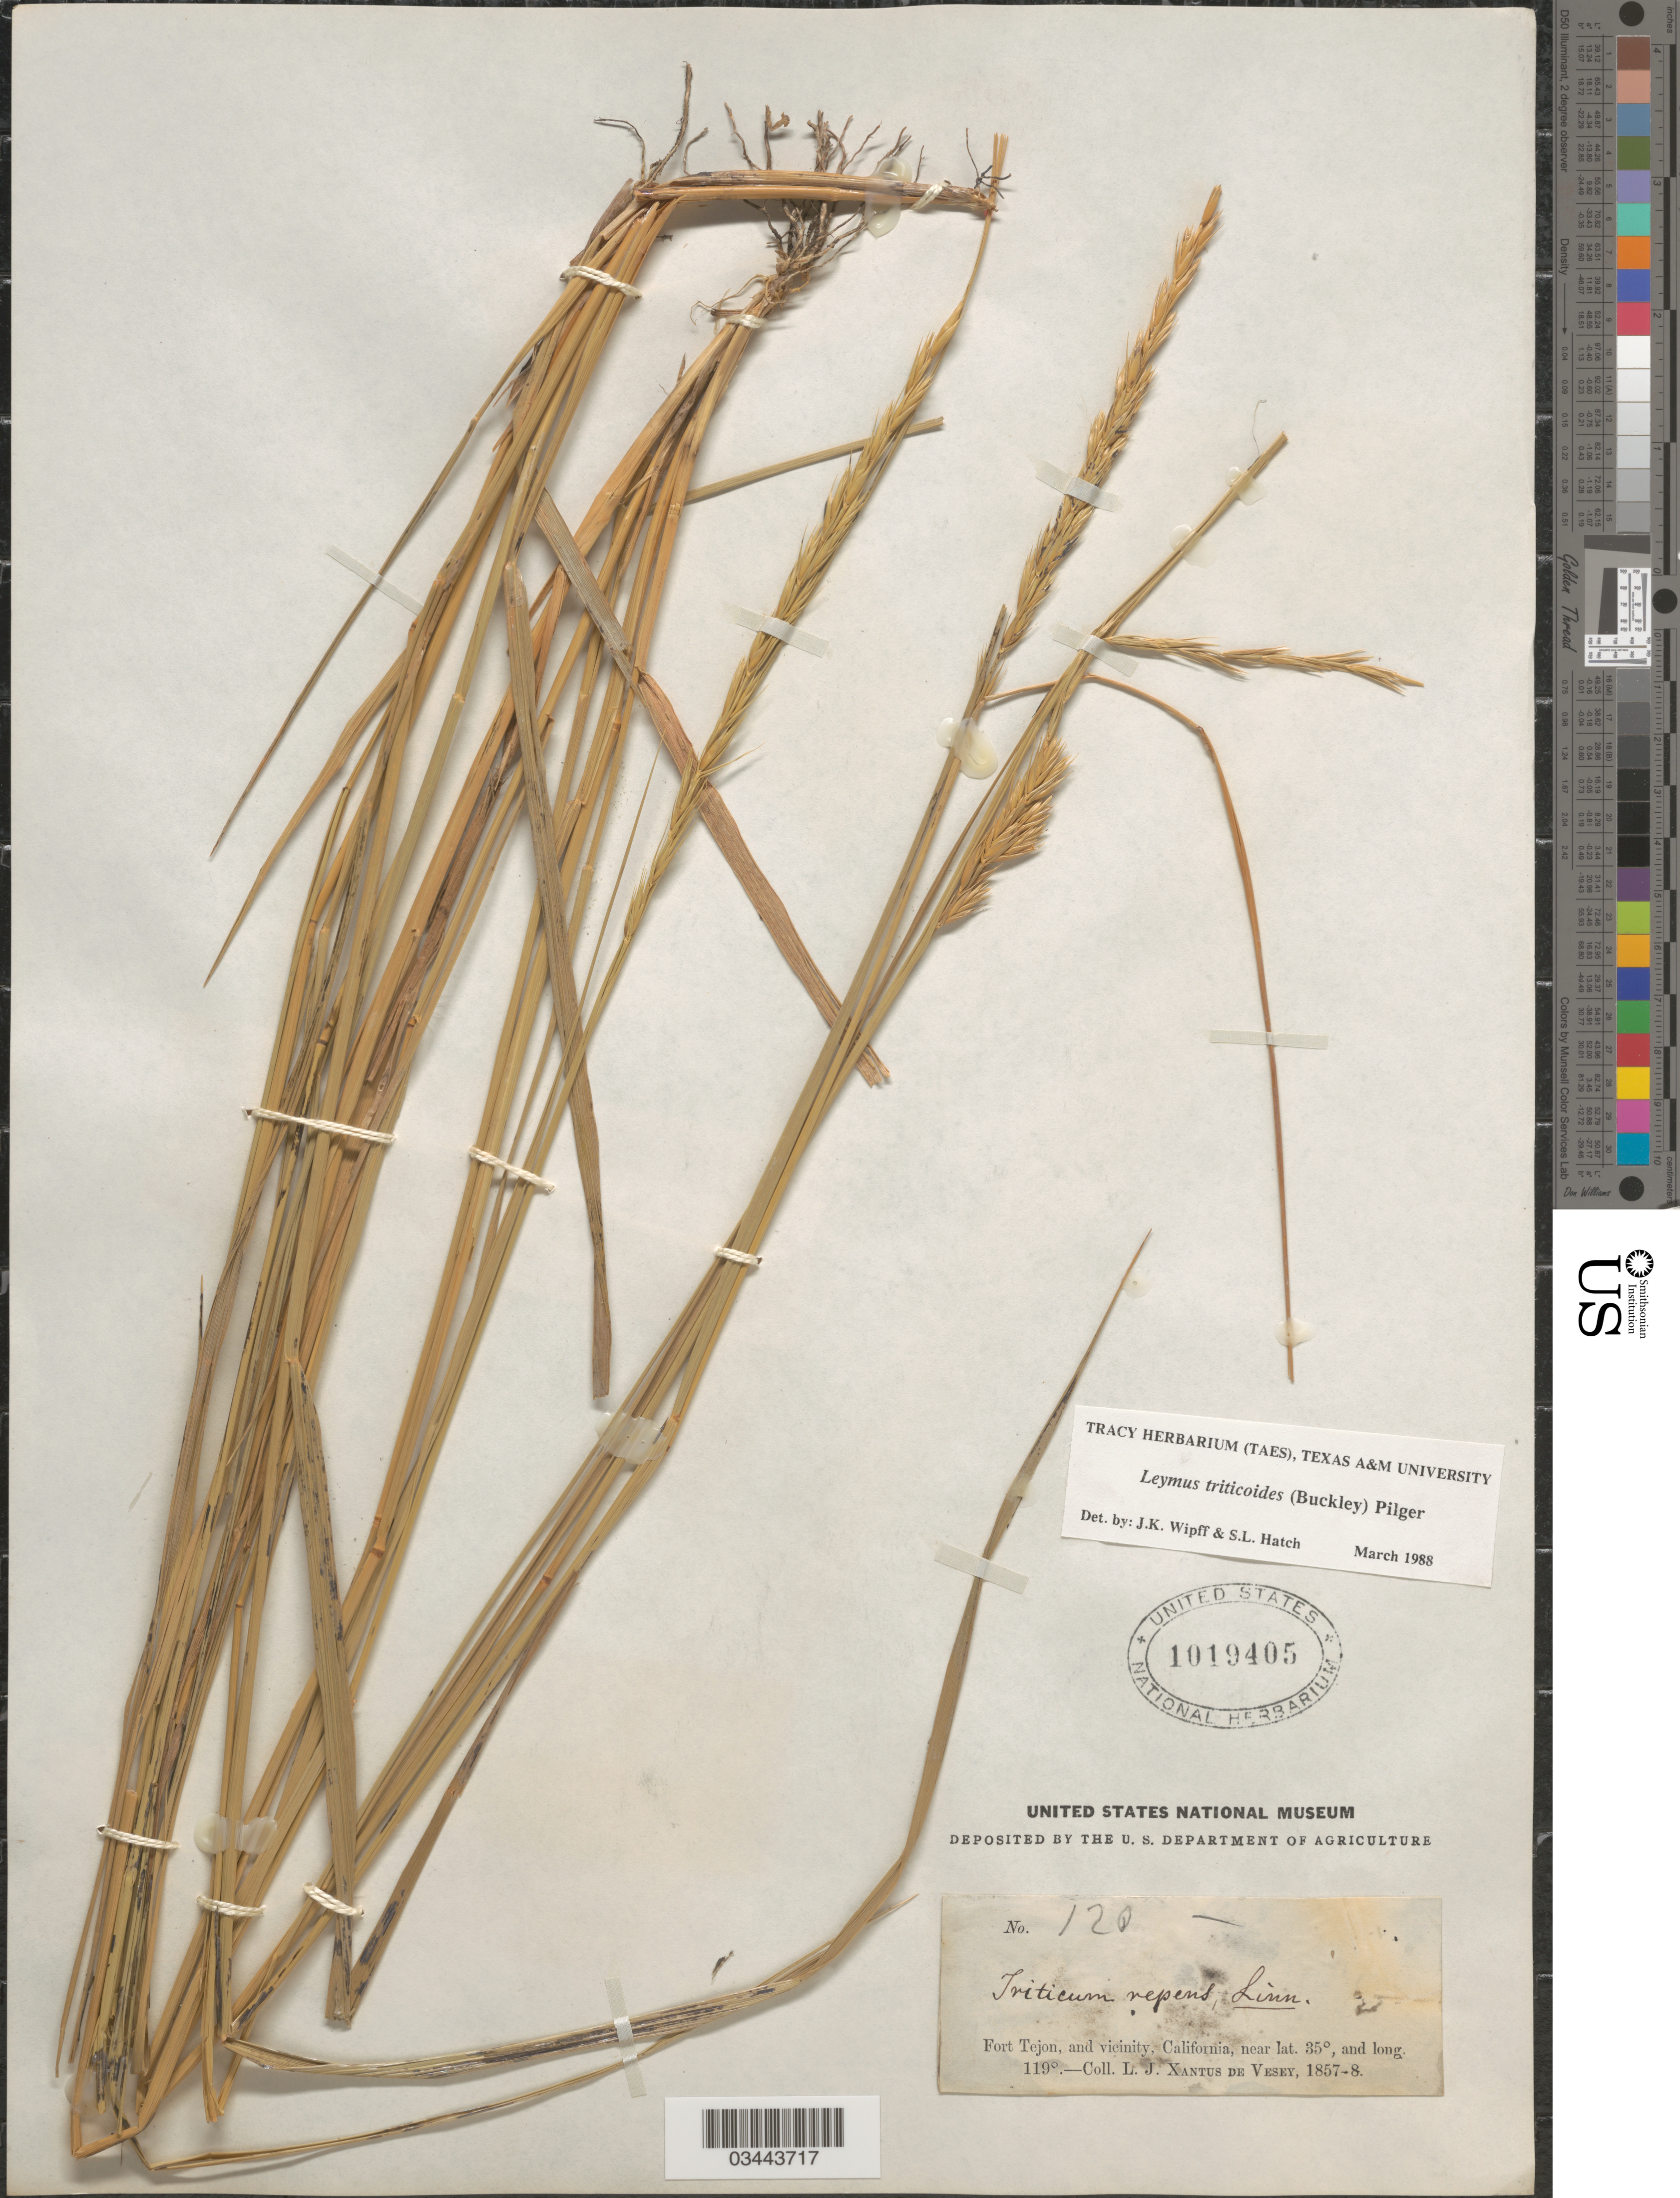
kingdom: Plantae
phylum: Tracheophyta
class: Liliopsida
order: Poales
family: Poaceae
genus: Leymus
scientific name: Leymus triticoides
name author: (Buckley) Pilg.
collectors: L. Xantus de Vesey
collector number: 120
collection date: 1857/1858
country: United States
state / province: California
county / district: Kern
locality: Fort Tejon, and vicinity.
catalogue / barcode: US 1019405